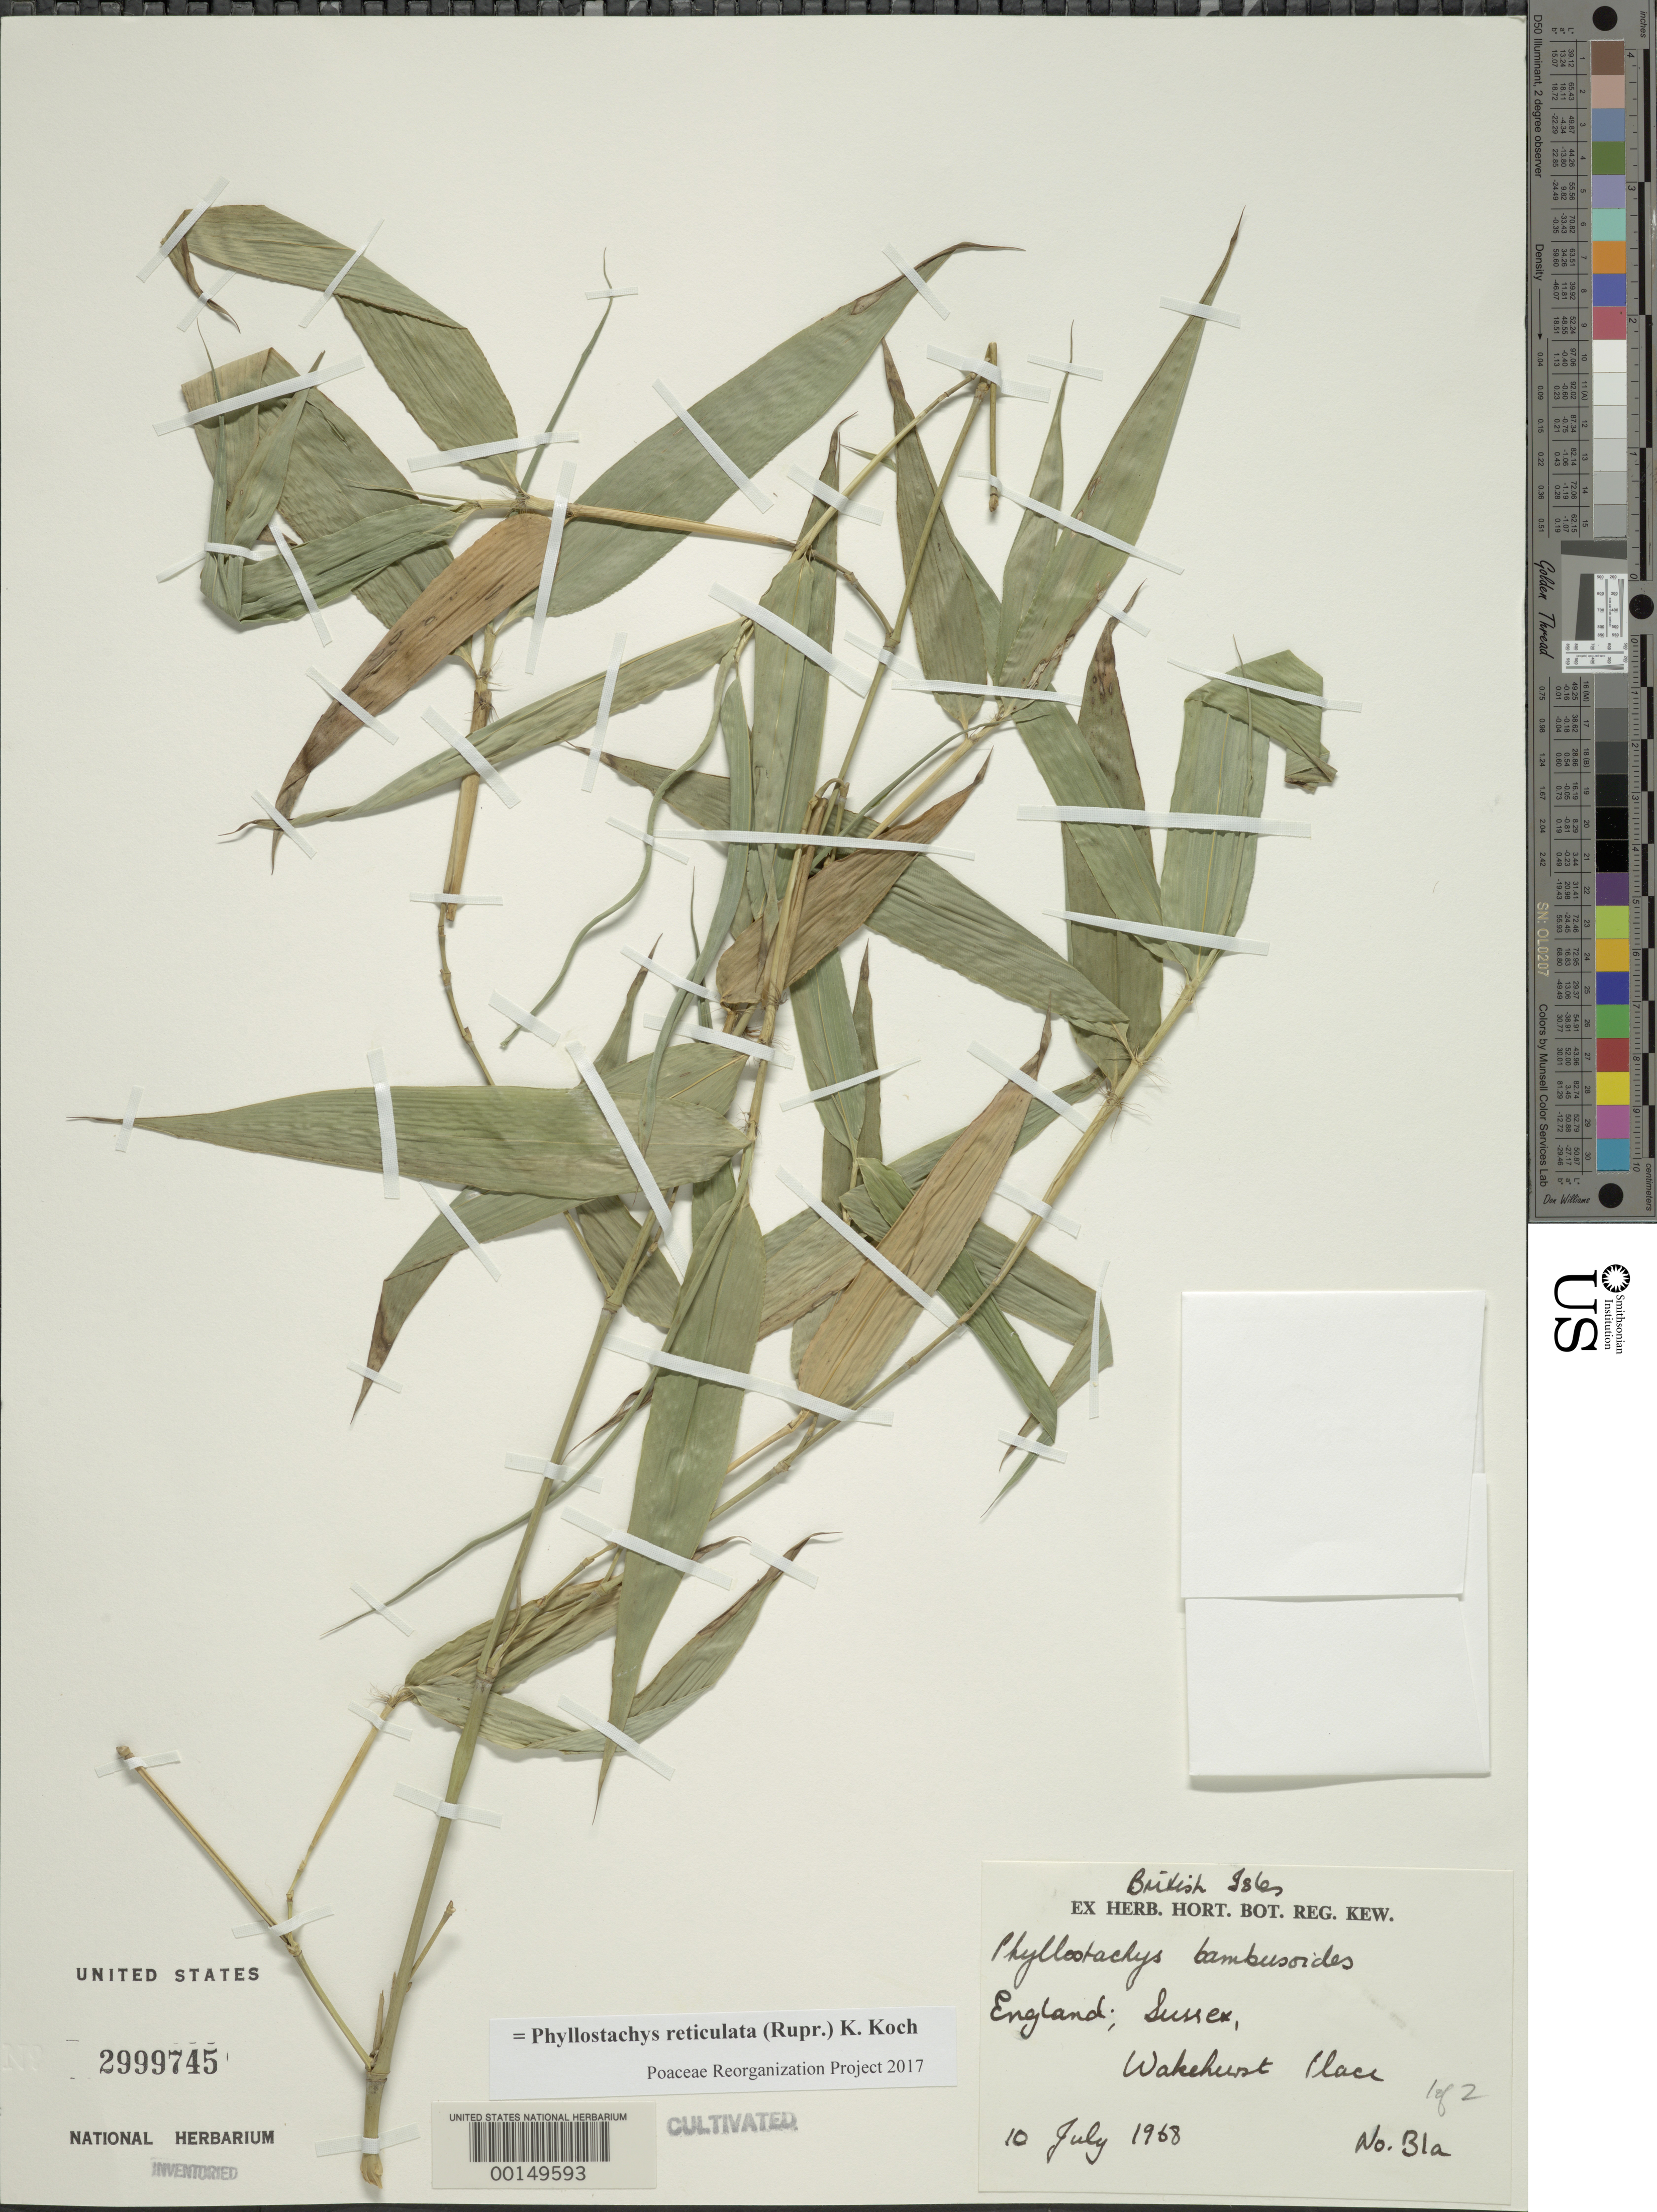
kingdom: Plantae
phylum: Tracheophyta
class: Liliopsida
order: Poales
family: Poaceae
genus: Phyllostachys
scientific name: Phyllostachys reticulata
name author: (Rupr.) K. Koch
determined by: Poaceae Reorganization Project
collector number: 31 A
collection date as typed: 10 Jul 1968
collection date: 1968-07-10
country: United Kingdom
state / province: England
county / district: East Sussex / West Sussex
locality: Wakehurst place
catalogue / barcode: US 2999745